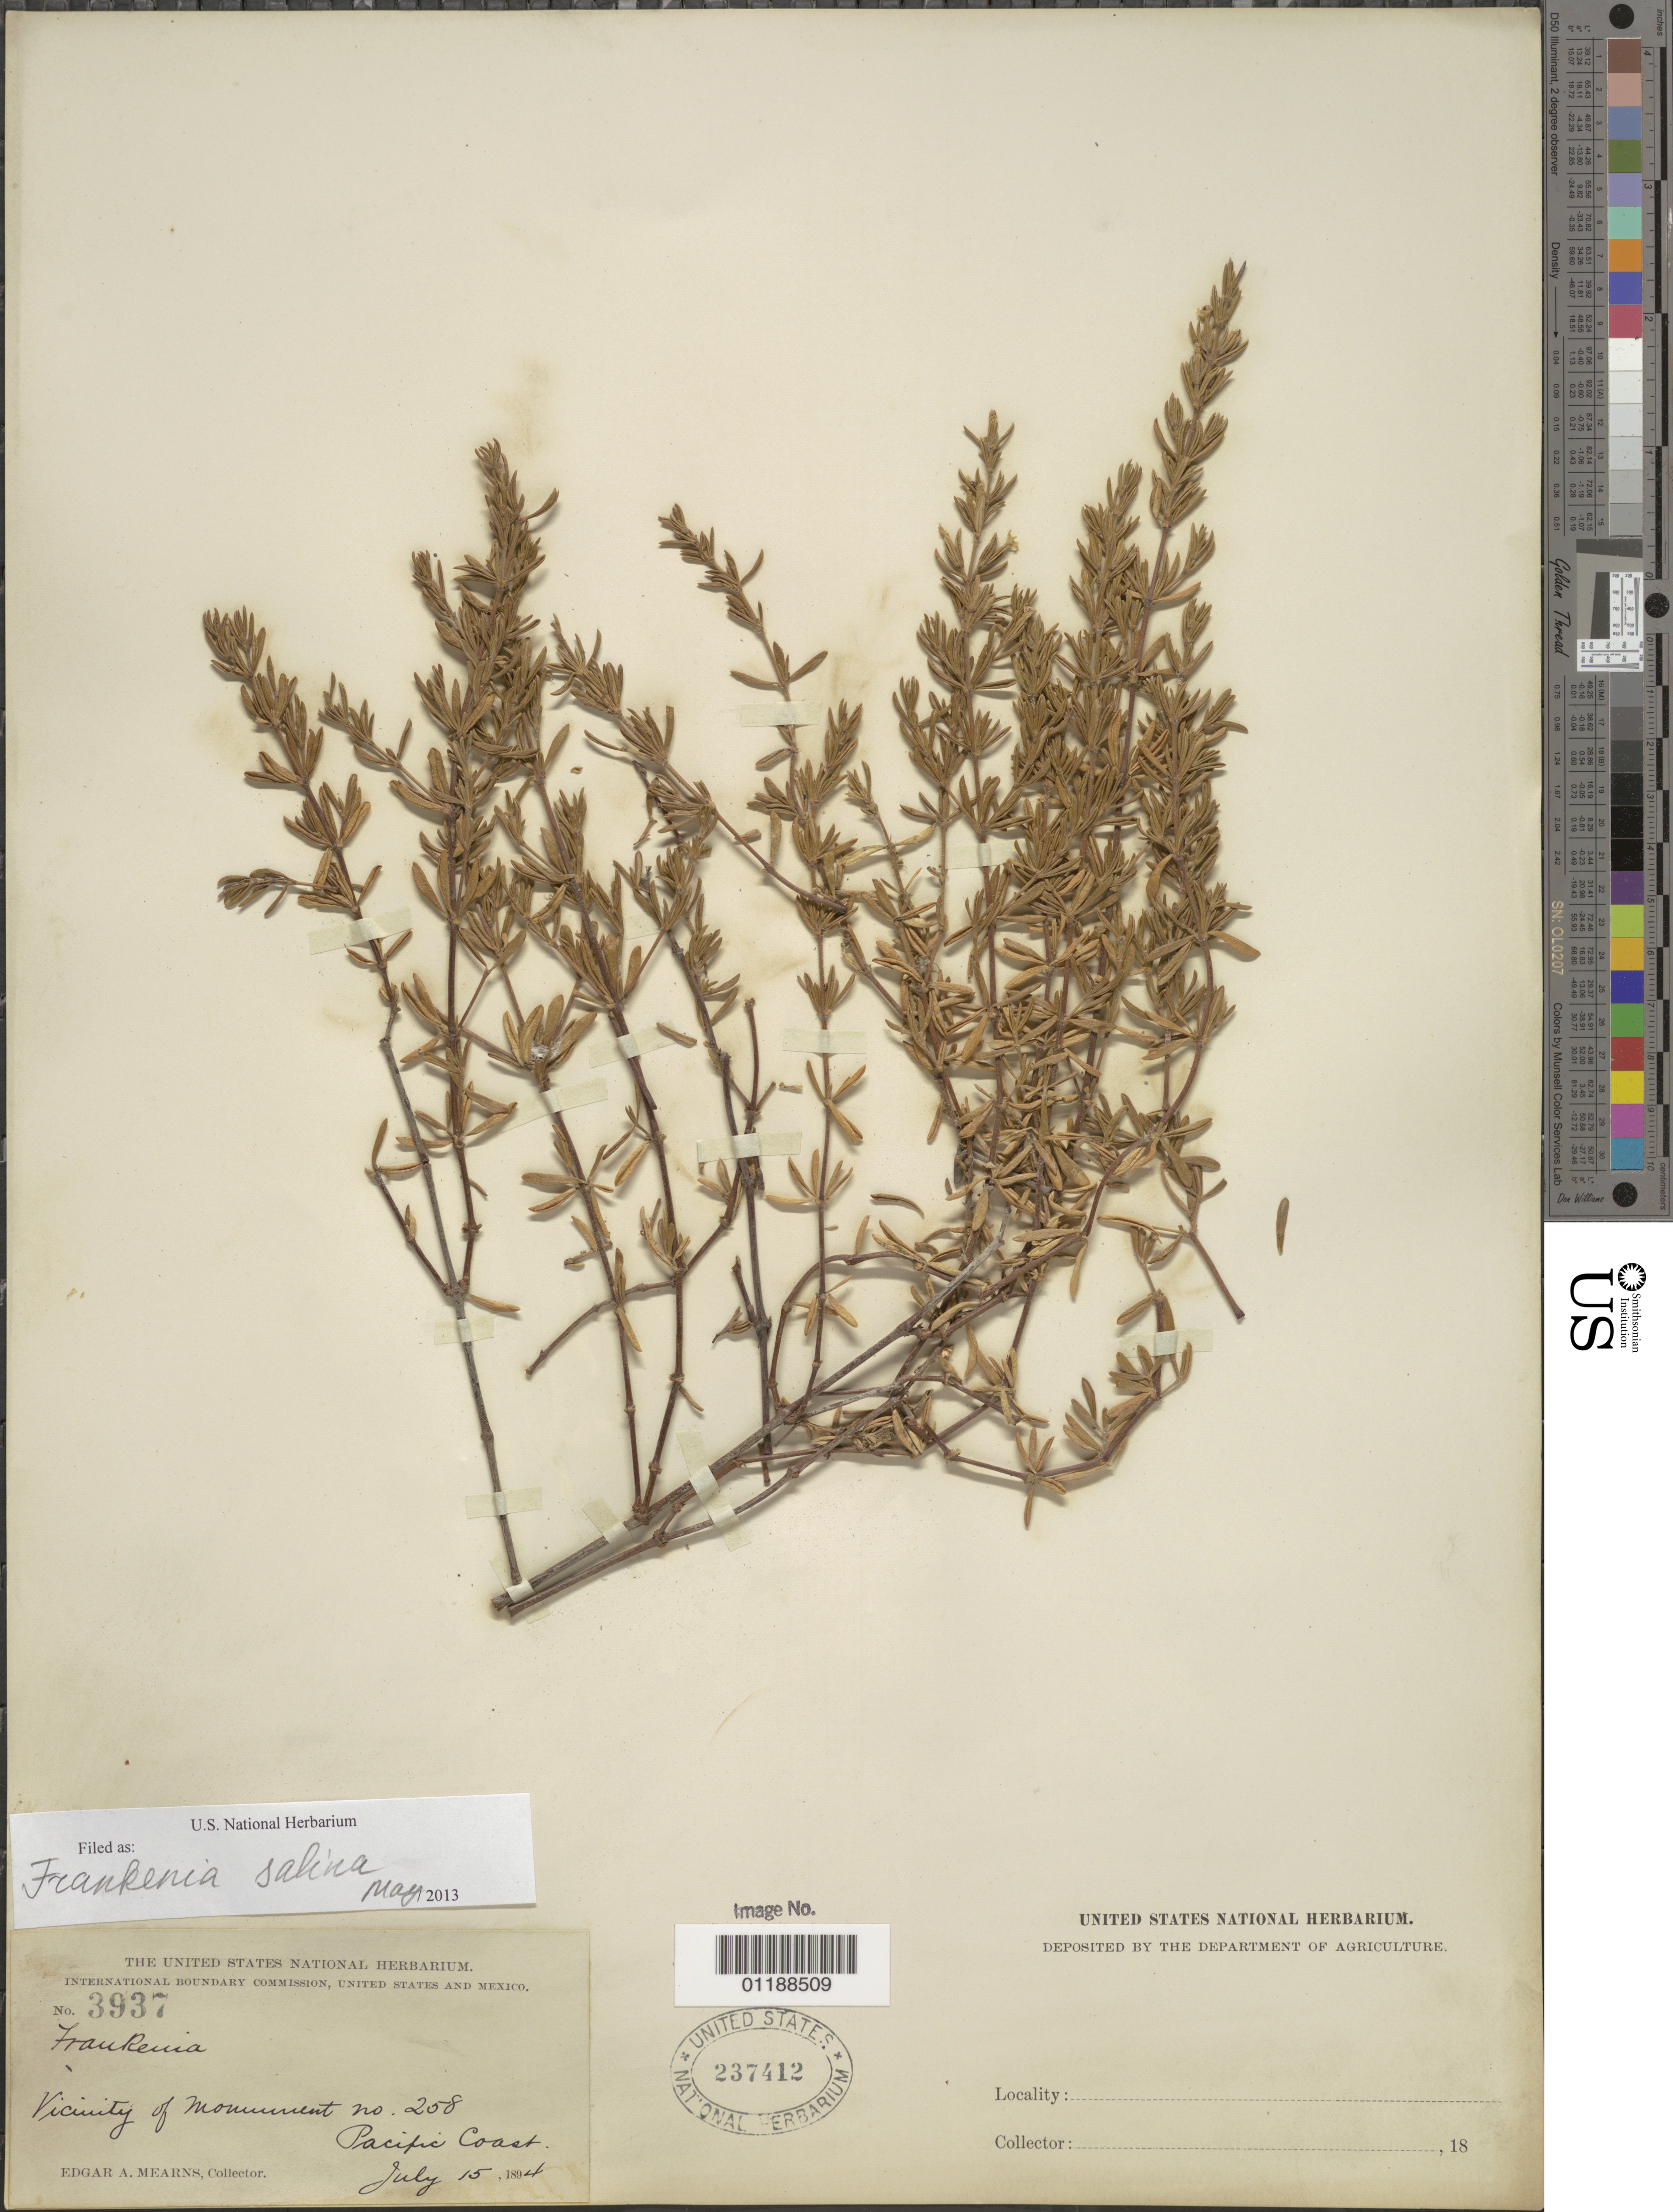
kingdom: Plantae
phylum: Tracheophyta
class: Magnoliopsida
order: Caryophyllales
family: Frankeniaceae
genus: Frankenia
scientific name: Frankenia salina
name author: (Molina) I.M. Johnst.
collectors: E. A. Mearns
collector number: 3937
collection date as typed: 15 Jul 1894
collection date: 1894-07-15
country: United States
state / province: California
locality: Pacific coast. Vicinity of monument no. 258.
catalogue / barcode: US 237412